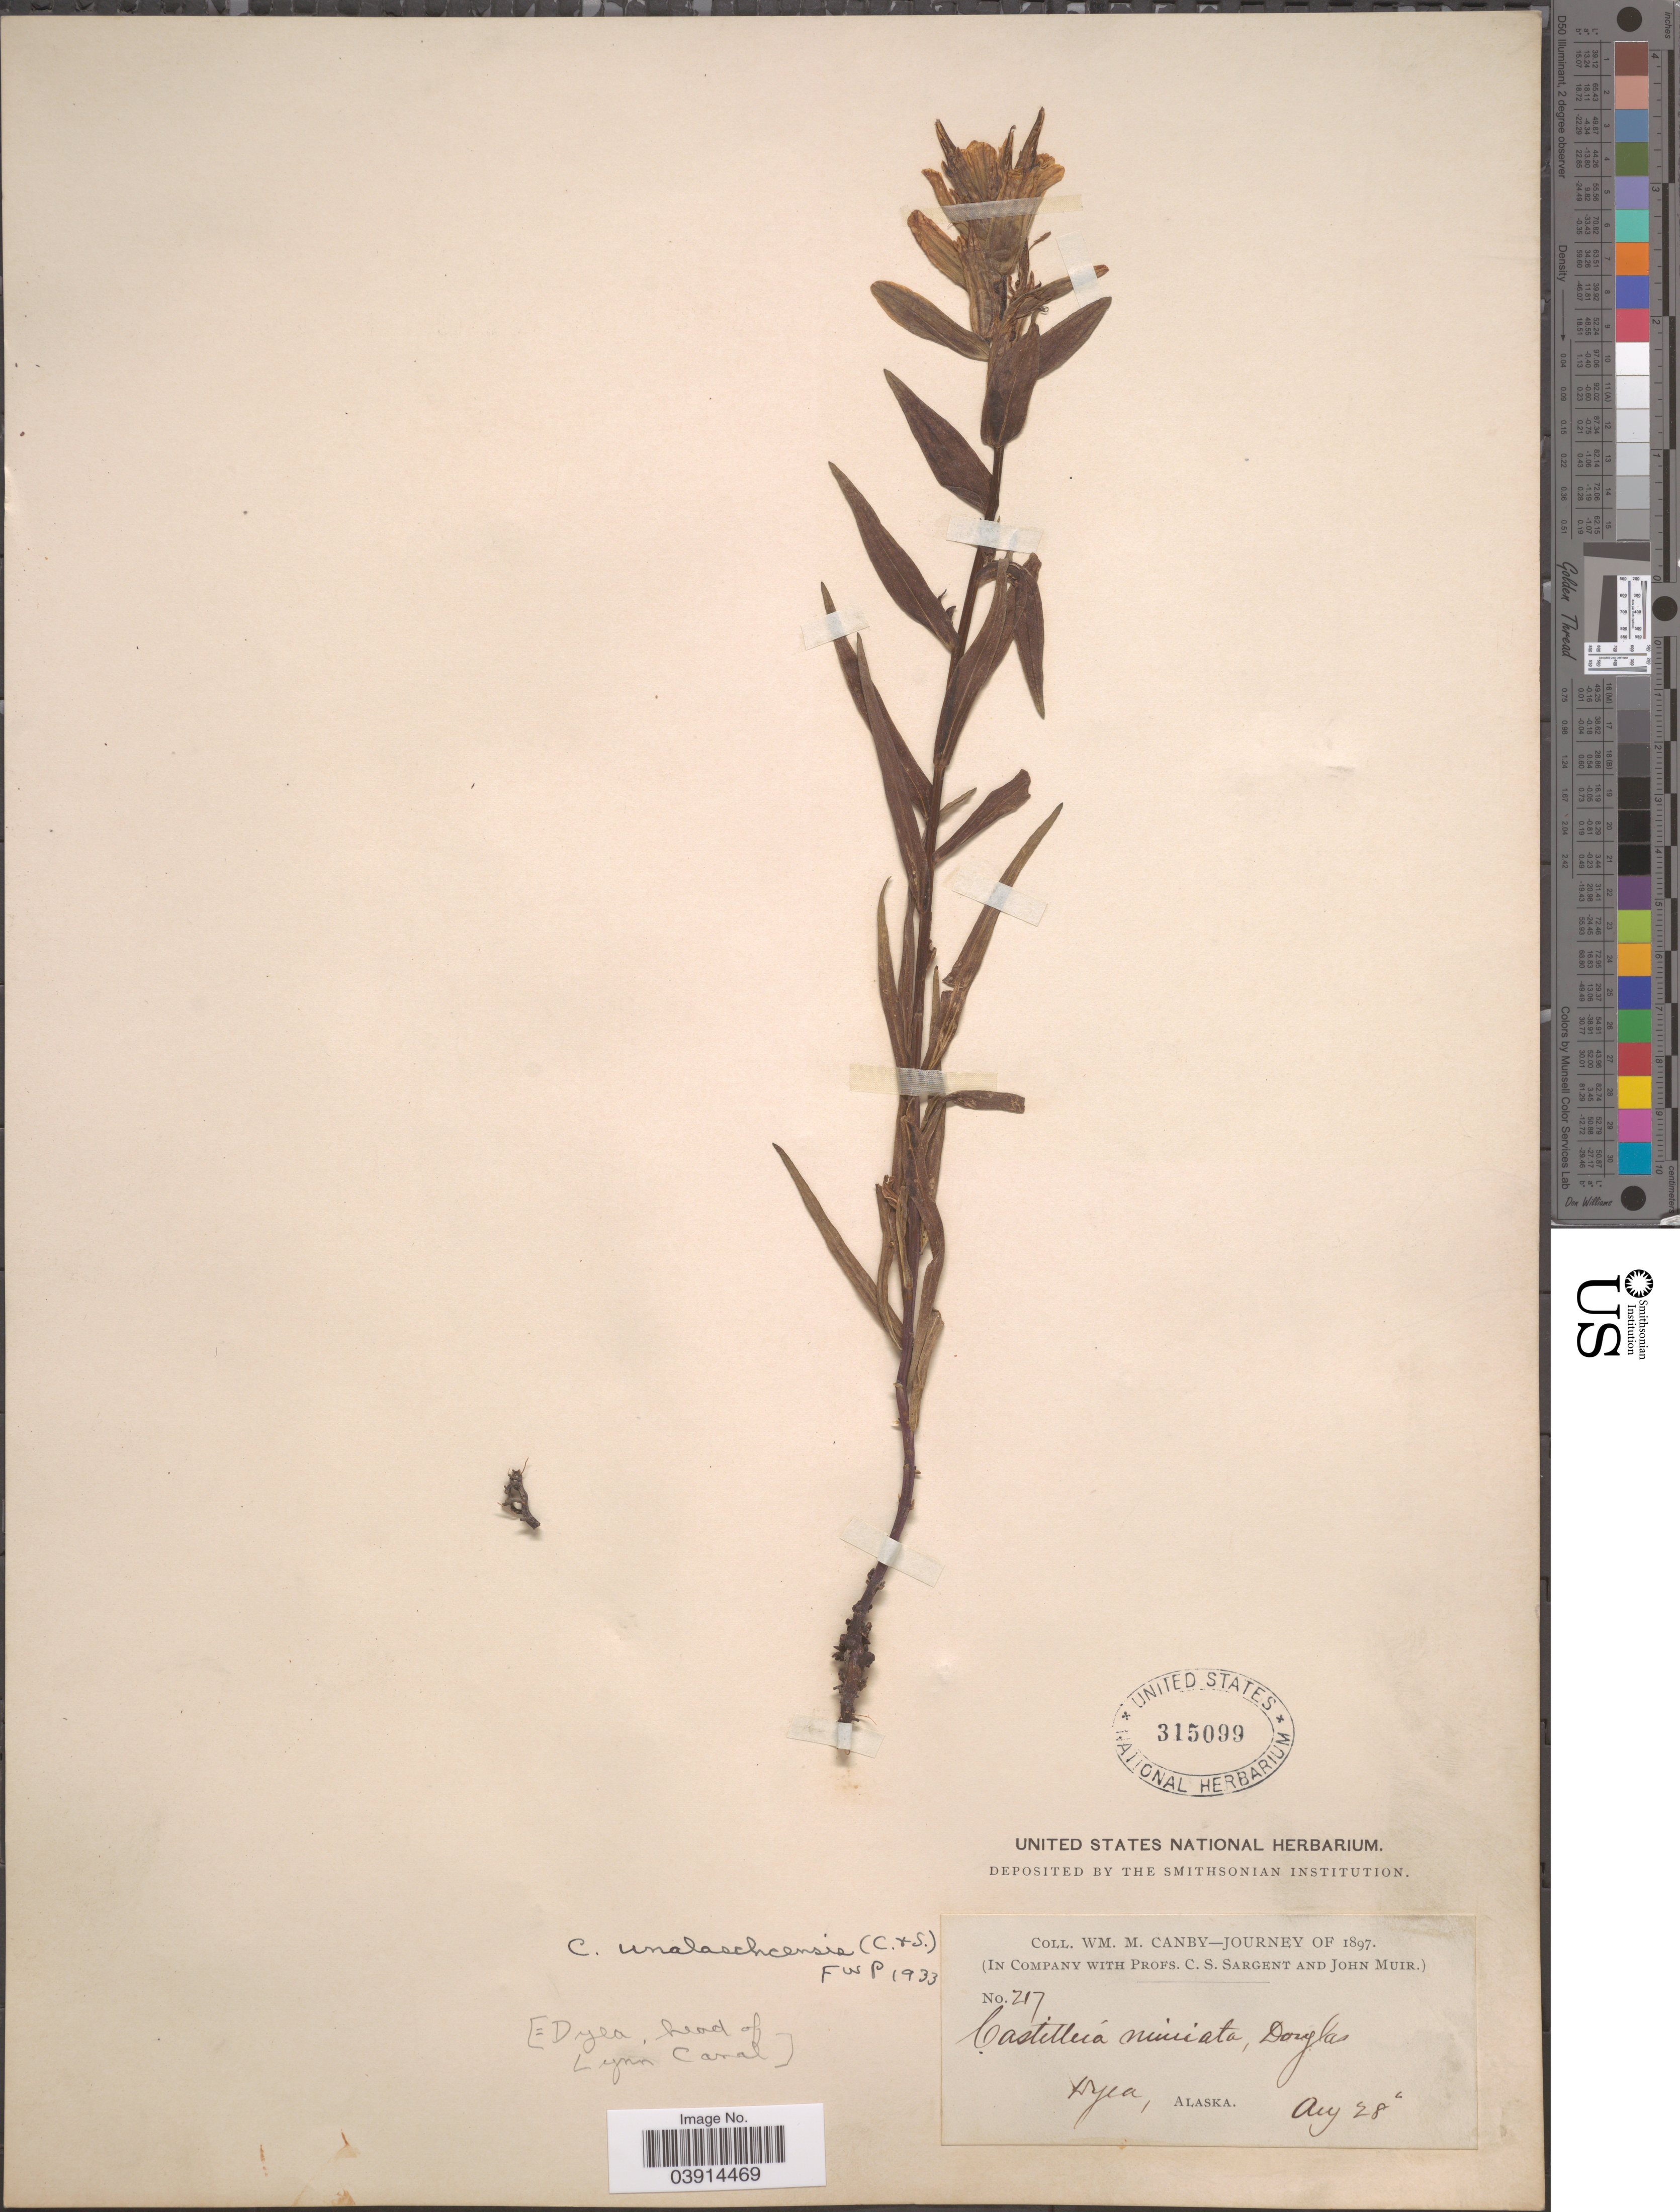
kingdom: Plantae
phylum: Tracheophyta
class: Magnoliopsida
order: Lamiales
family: Orobanchaceae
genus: Castilleja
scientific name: Castilleja unalaschcensis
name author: (Cham. & Schltdl.) Malte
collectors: W. M. Canby, C. S. Sargent & J. Muir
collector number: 217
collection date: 1897-08-28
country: United States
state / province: Alaska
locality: Dyea.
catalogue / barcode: US 315099